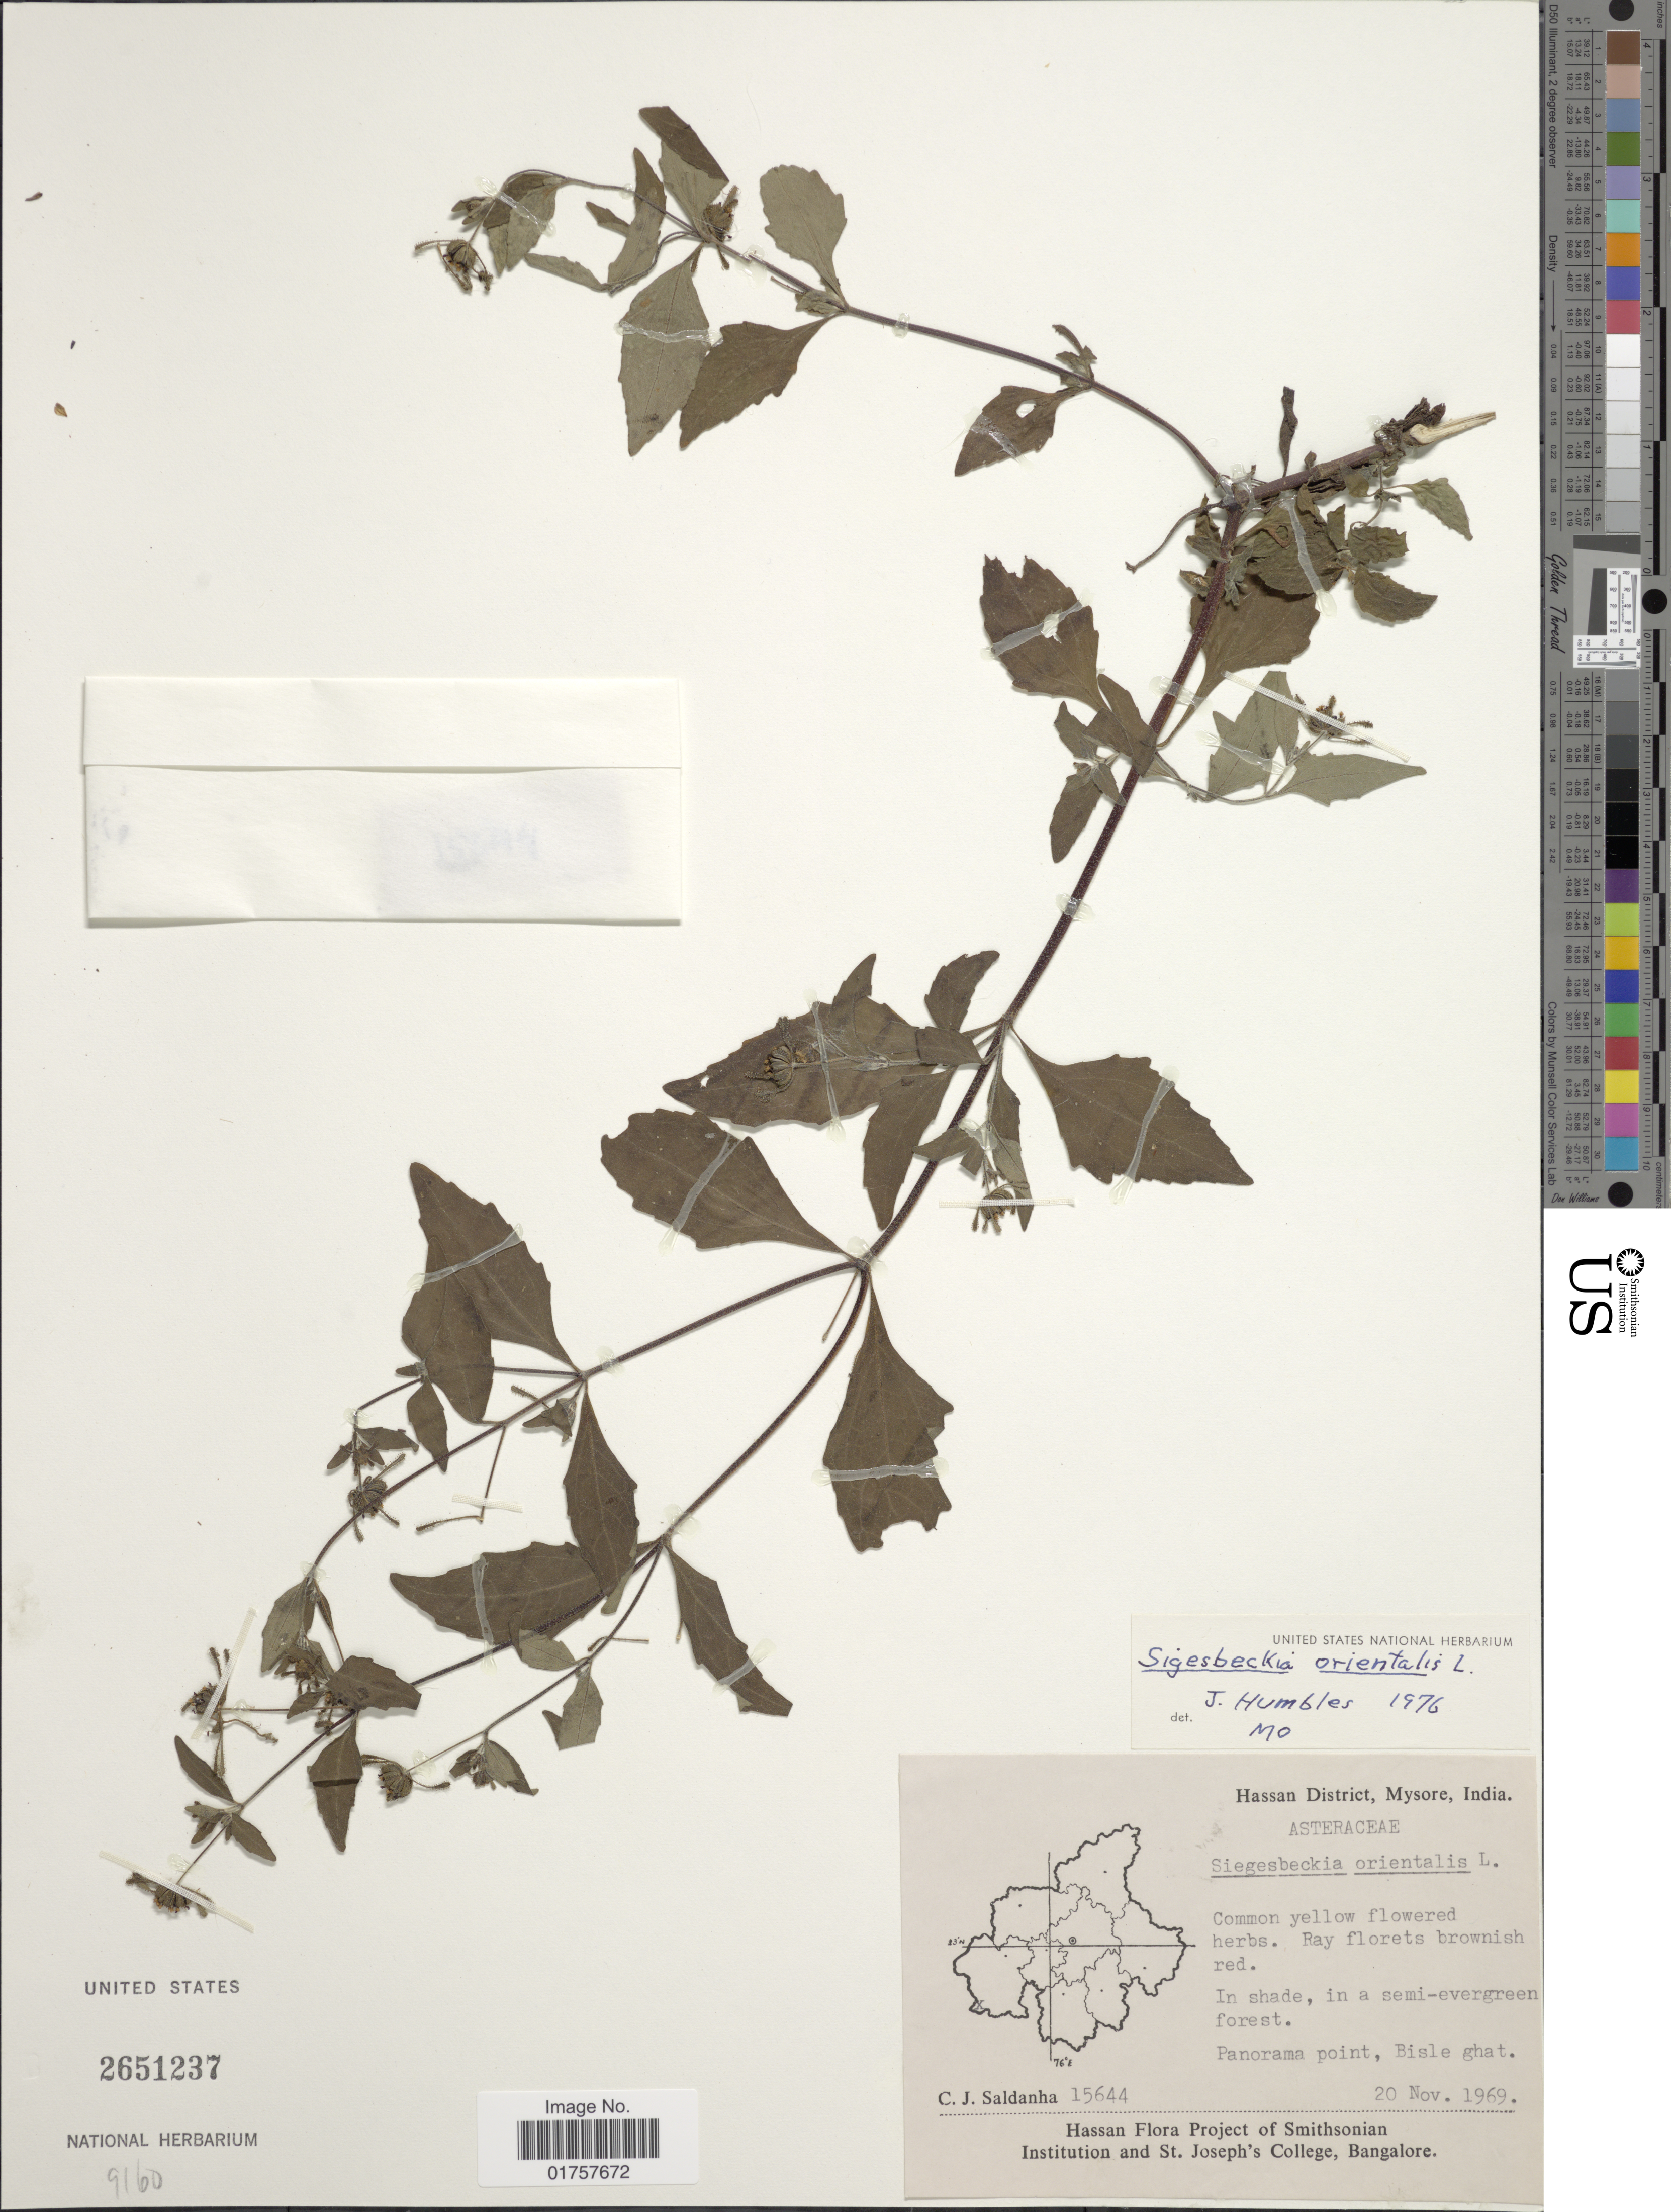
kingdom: Plantae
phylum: Tracheophyta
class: Magnoliopsida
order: Asterales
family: Asteraceae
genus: Sigesbeckia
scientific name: Sigesbeckia orientalis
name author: L.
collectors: C. J. Saldanha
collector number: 15644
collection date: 1969-11-20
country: India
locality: Hassan District, Mysore. Panorama point, Bisle ghat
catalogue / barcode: US 2651237